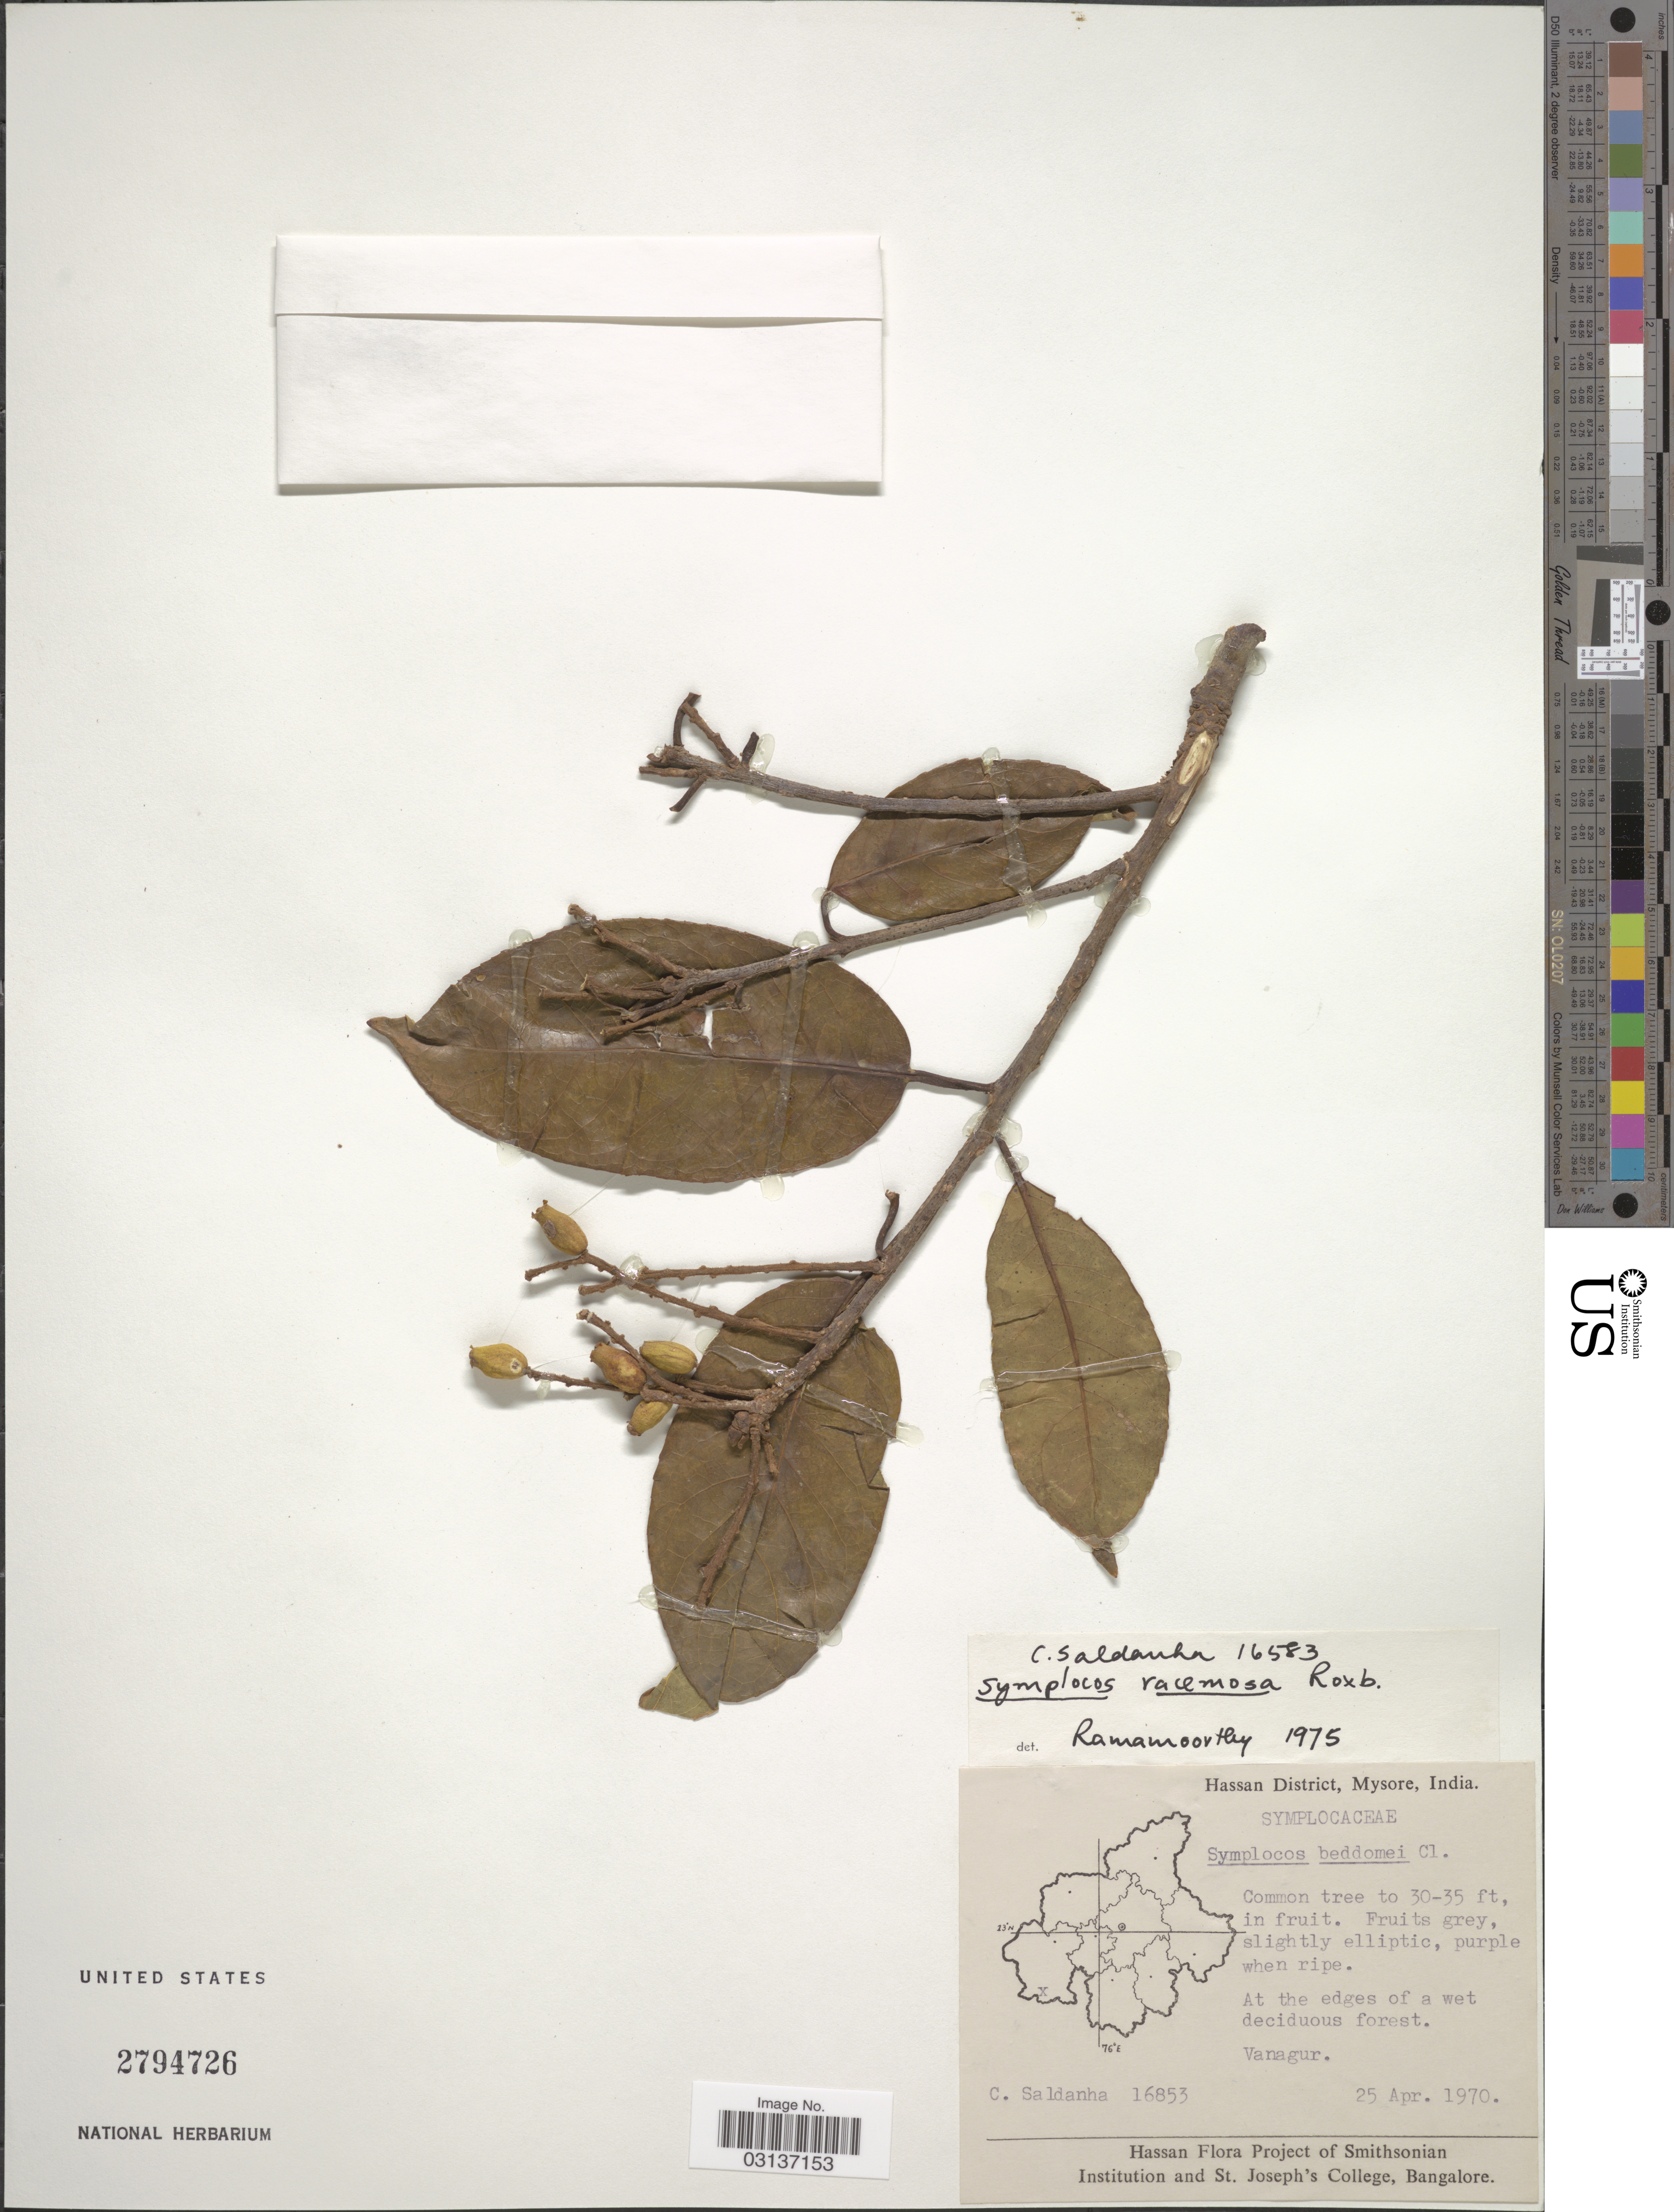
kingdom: Plantae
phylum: Tracheophyta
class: Magnoliopsida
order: Ericales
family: Symplocaceae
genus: Symplocos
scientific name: Symplocos racemosa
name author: Roxb.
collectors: C. Saldanha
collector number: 16853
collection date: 1970-04-25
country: India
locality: Hassan District, Mysore. Vanagur.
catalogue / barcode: US 2794726